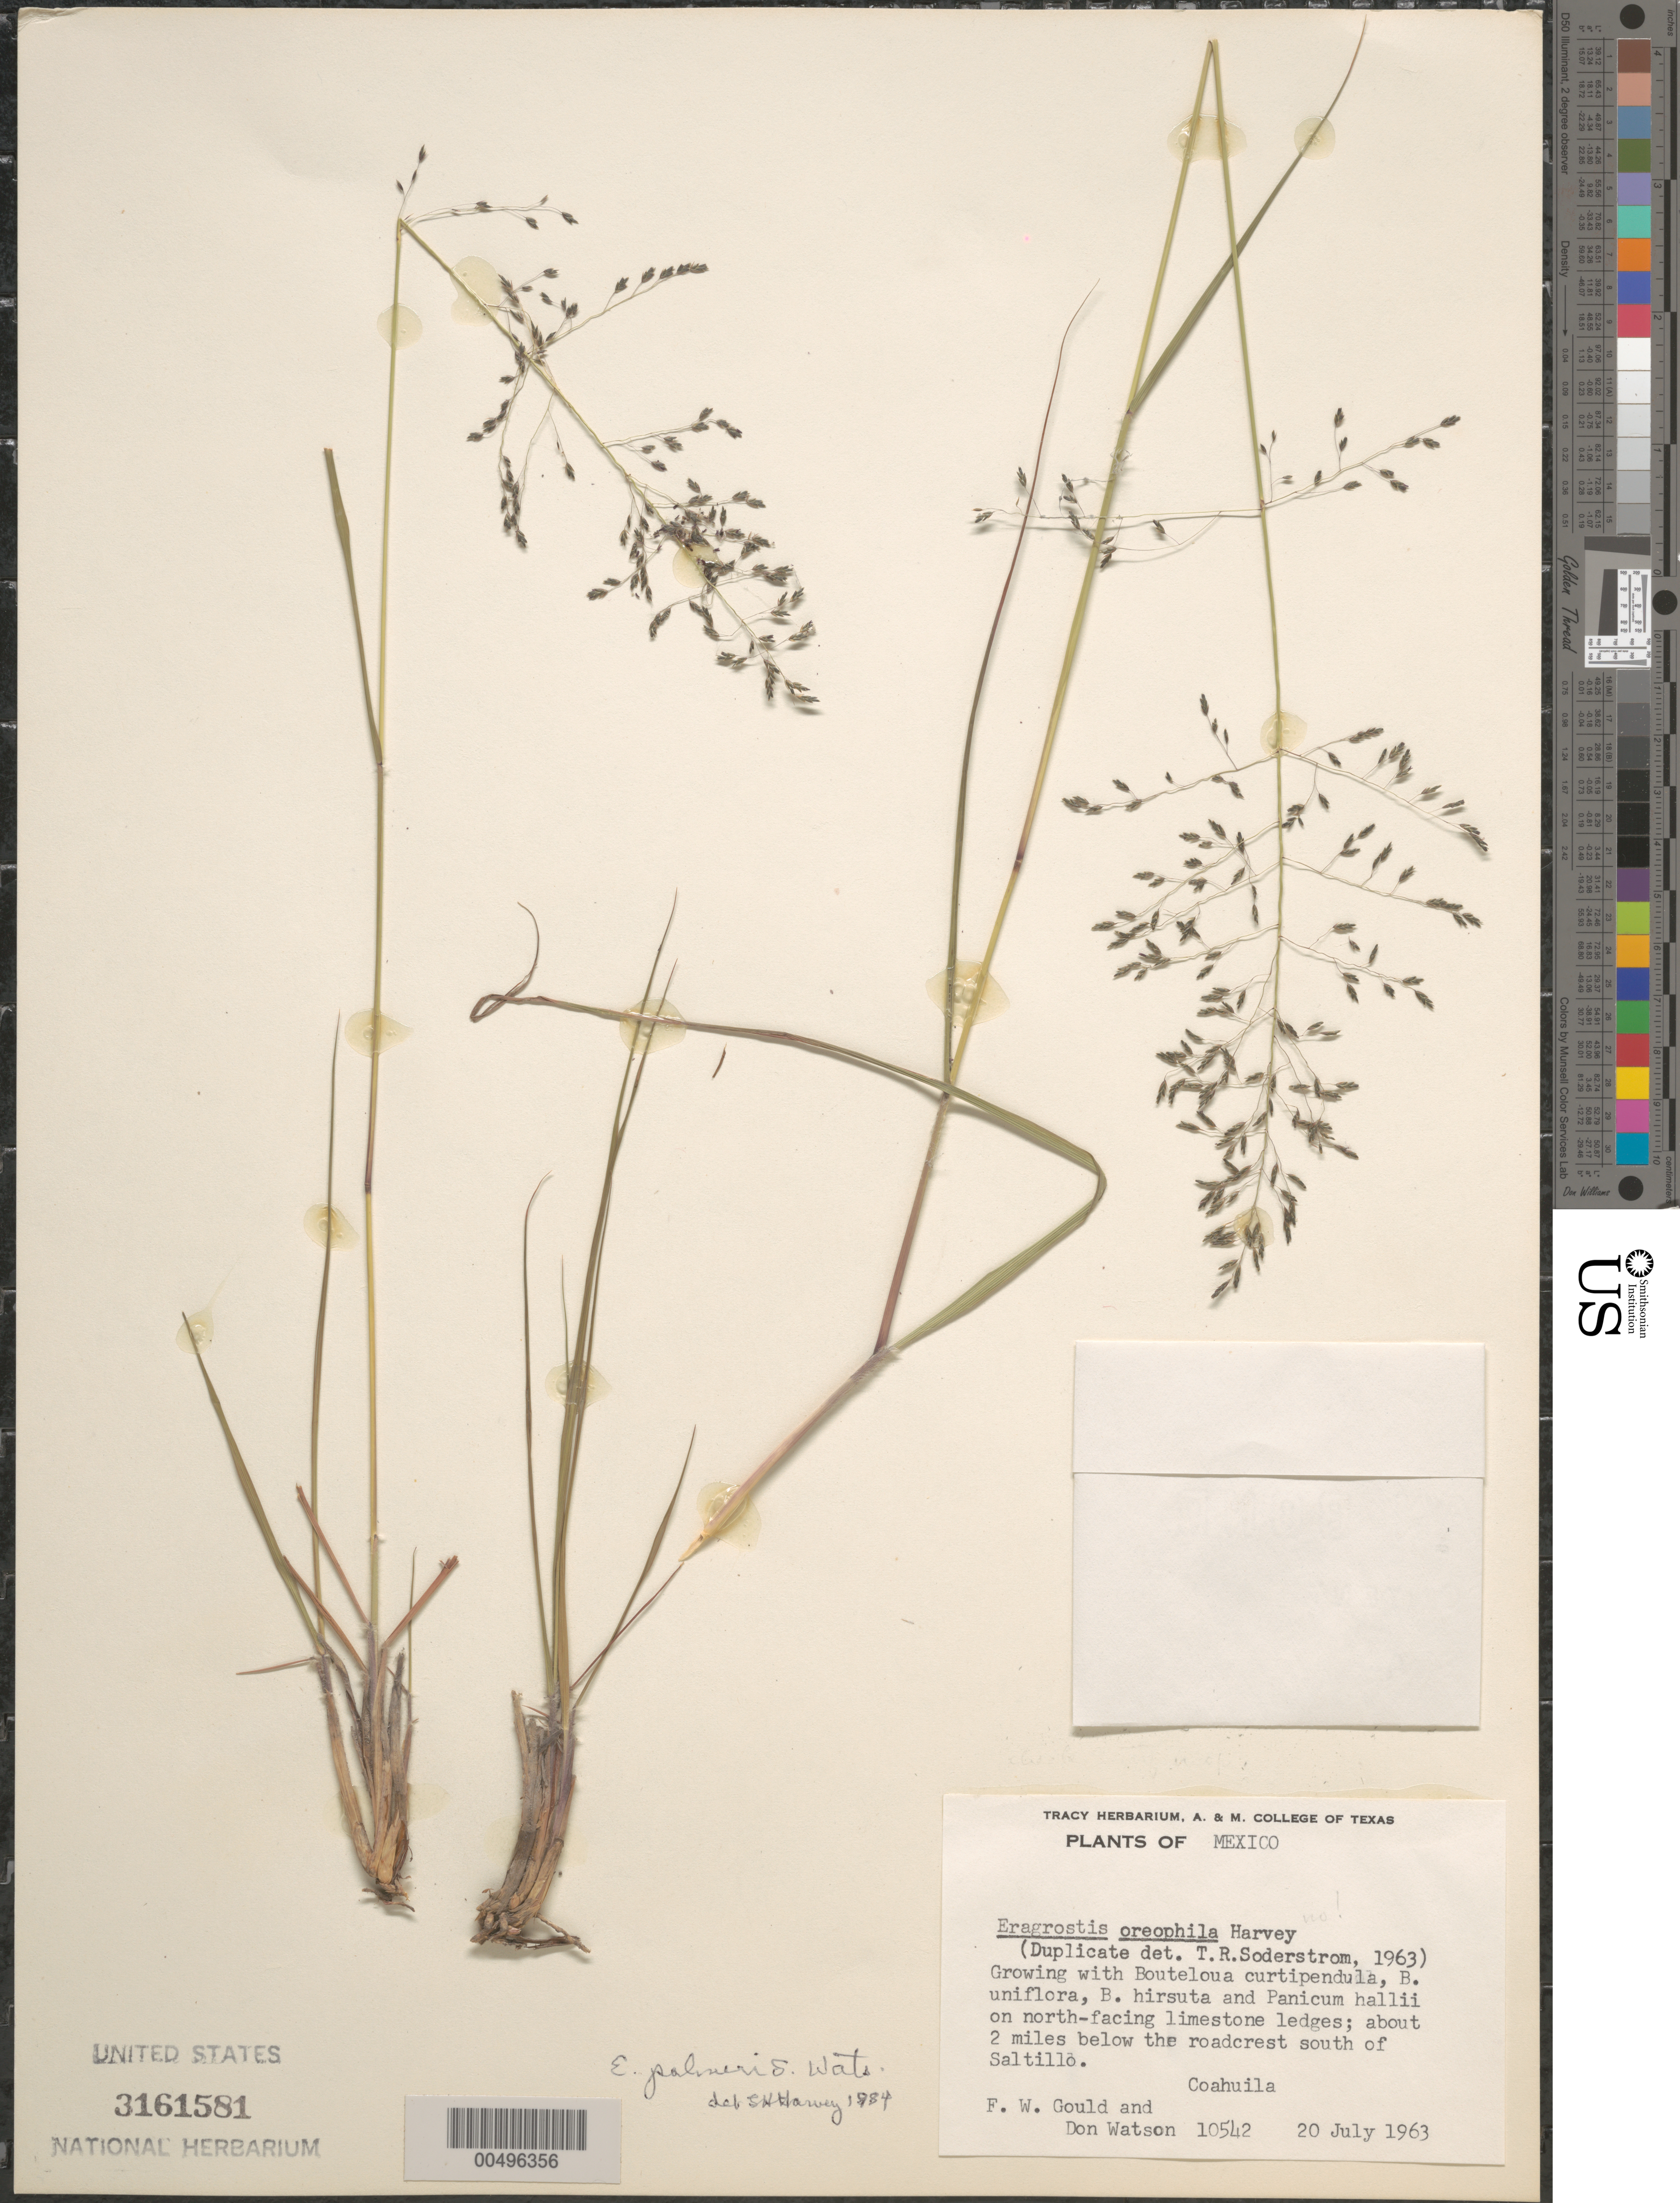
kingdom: Plantae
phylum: Tracheophyta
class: Liliopsida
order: Poales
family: Poaceae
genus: Eragrostis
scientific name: Eragrostis palmeri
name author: S. Watson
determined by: Harvey, L. H.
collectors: F. W. Gould & D. Watson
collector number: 10542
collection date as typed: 20 Jul 1963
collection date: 1963-07-20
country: Mexico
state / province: Coahuila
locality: About 2 mi below the roadcrest S of Saltillo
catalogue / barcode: US 3161581